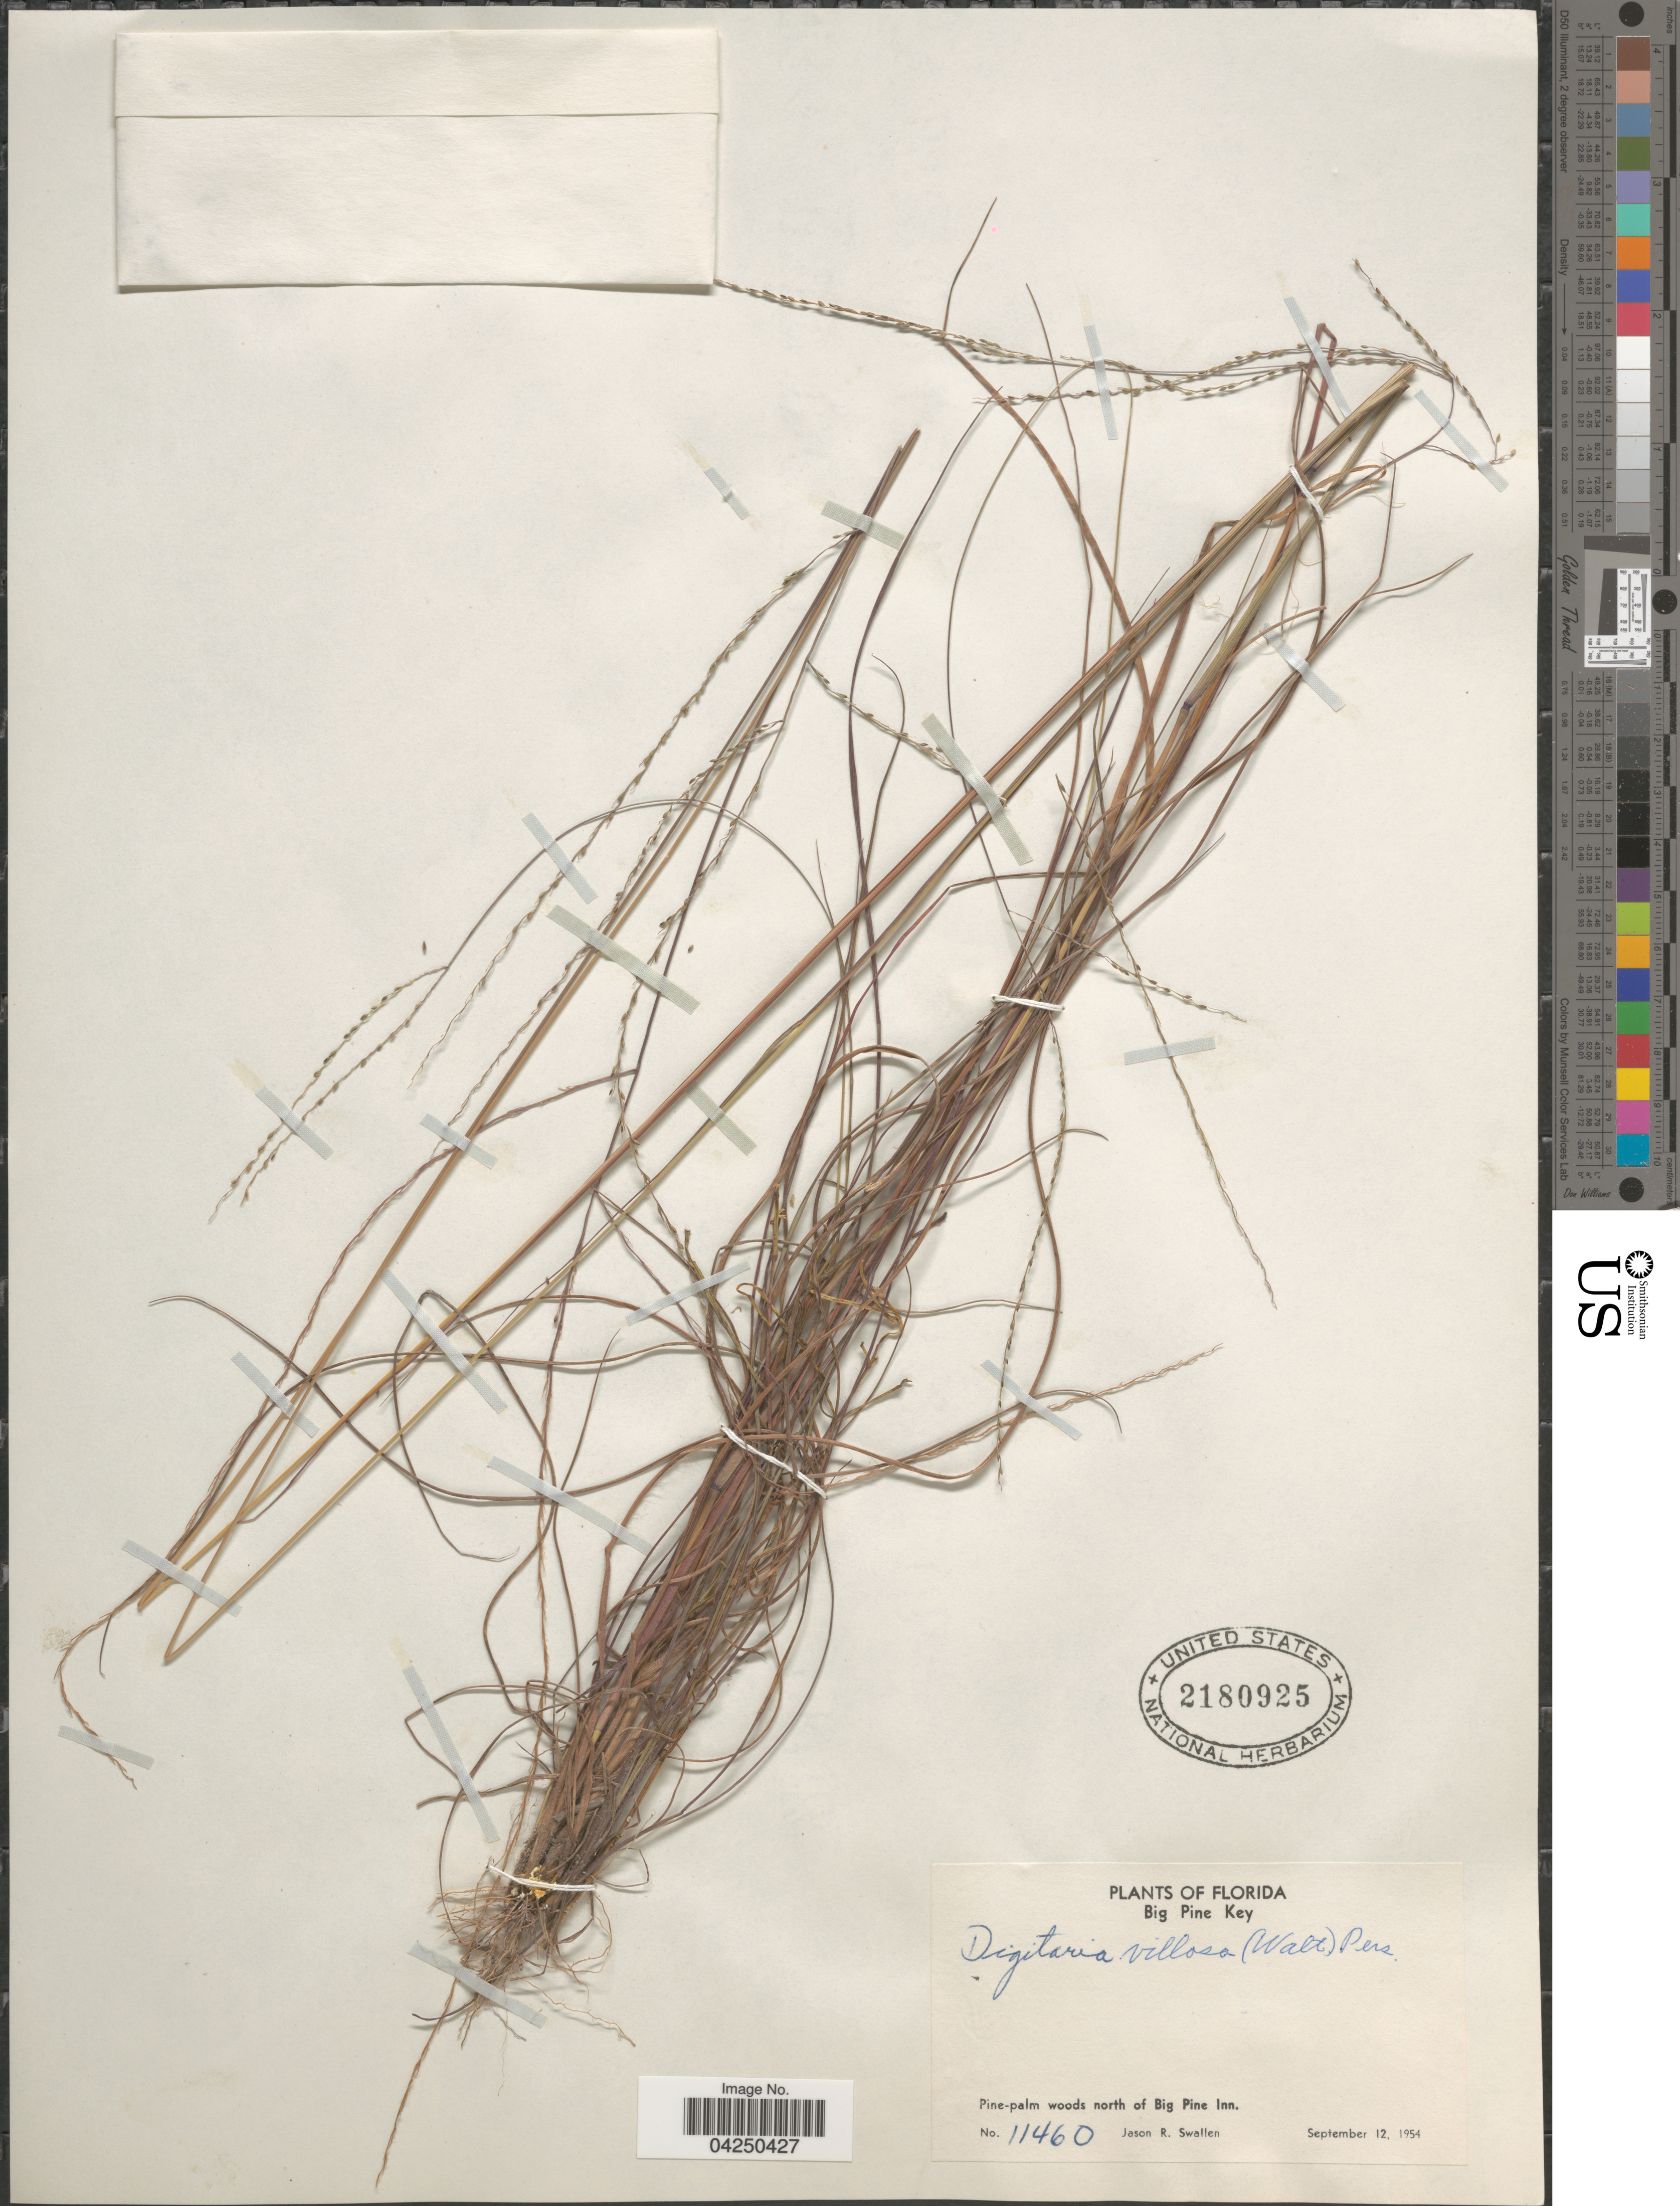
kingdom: Plantae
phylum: Tracheophyta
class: Liliopsida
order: Poales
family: Poaceae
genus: Digitaria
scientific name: Digitaria villosa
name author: (Walter) Pers.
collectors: J. R. Swallen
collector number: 11460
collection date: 1954-09-12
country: United States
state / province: Florida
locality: Big Pine Key. Pine-palm woods north of Big Pine Inn.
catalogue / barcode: US 2180925